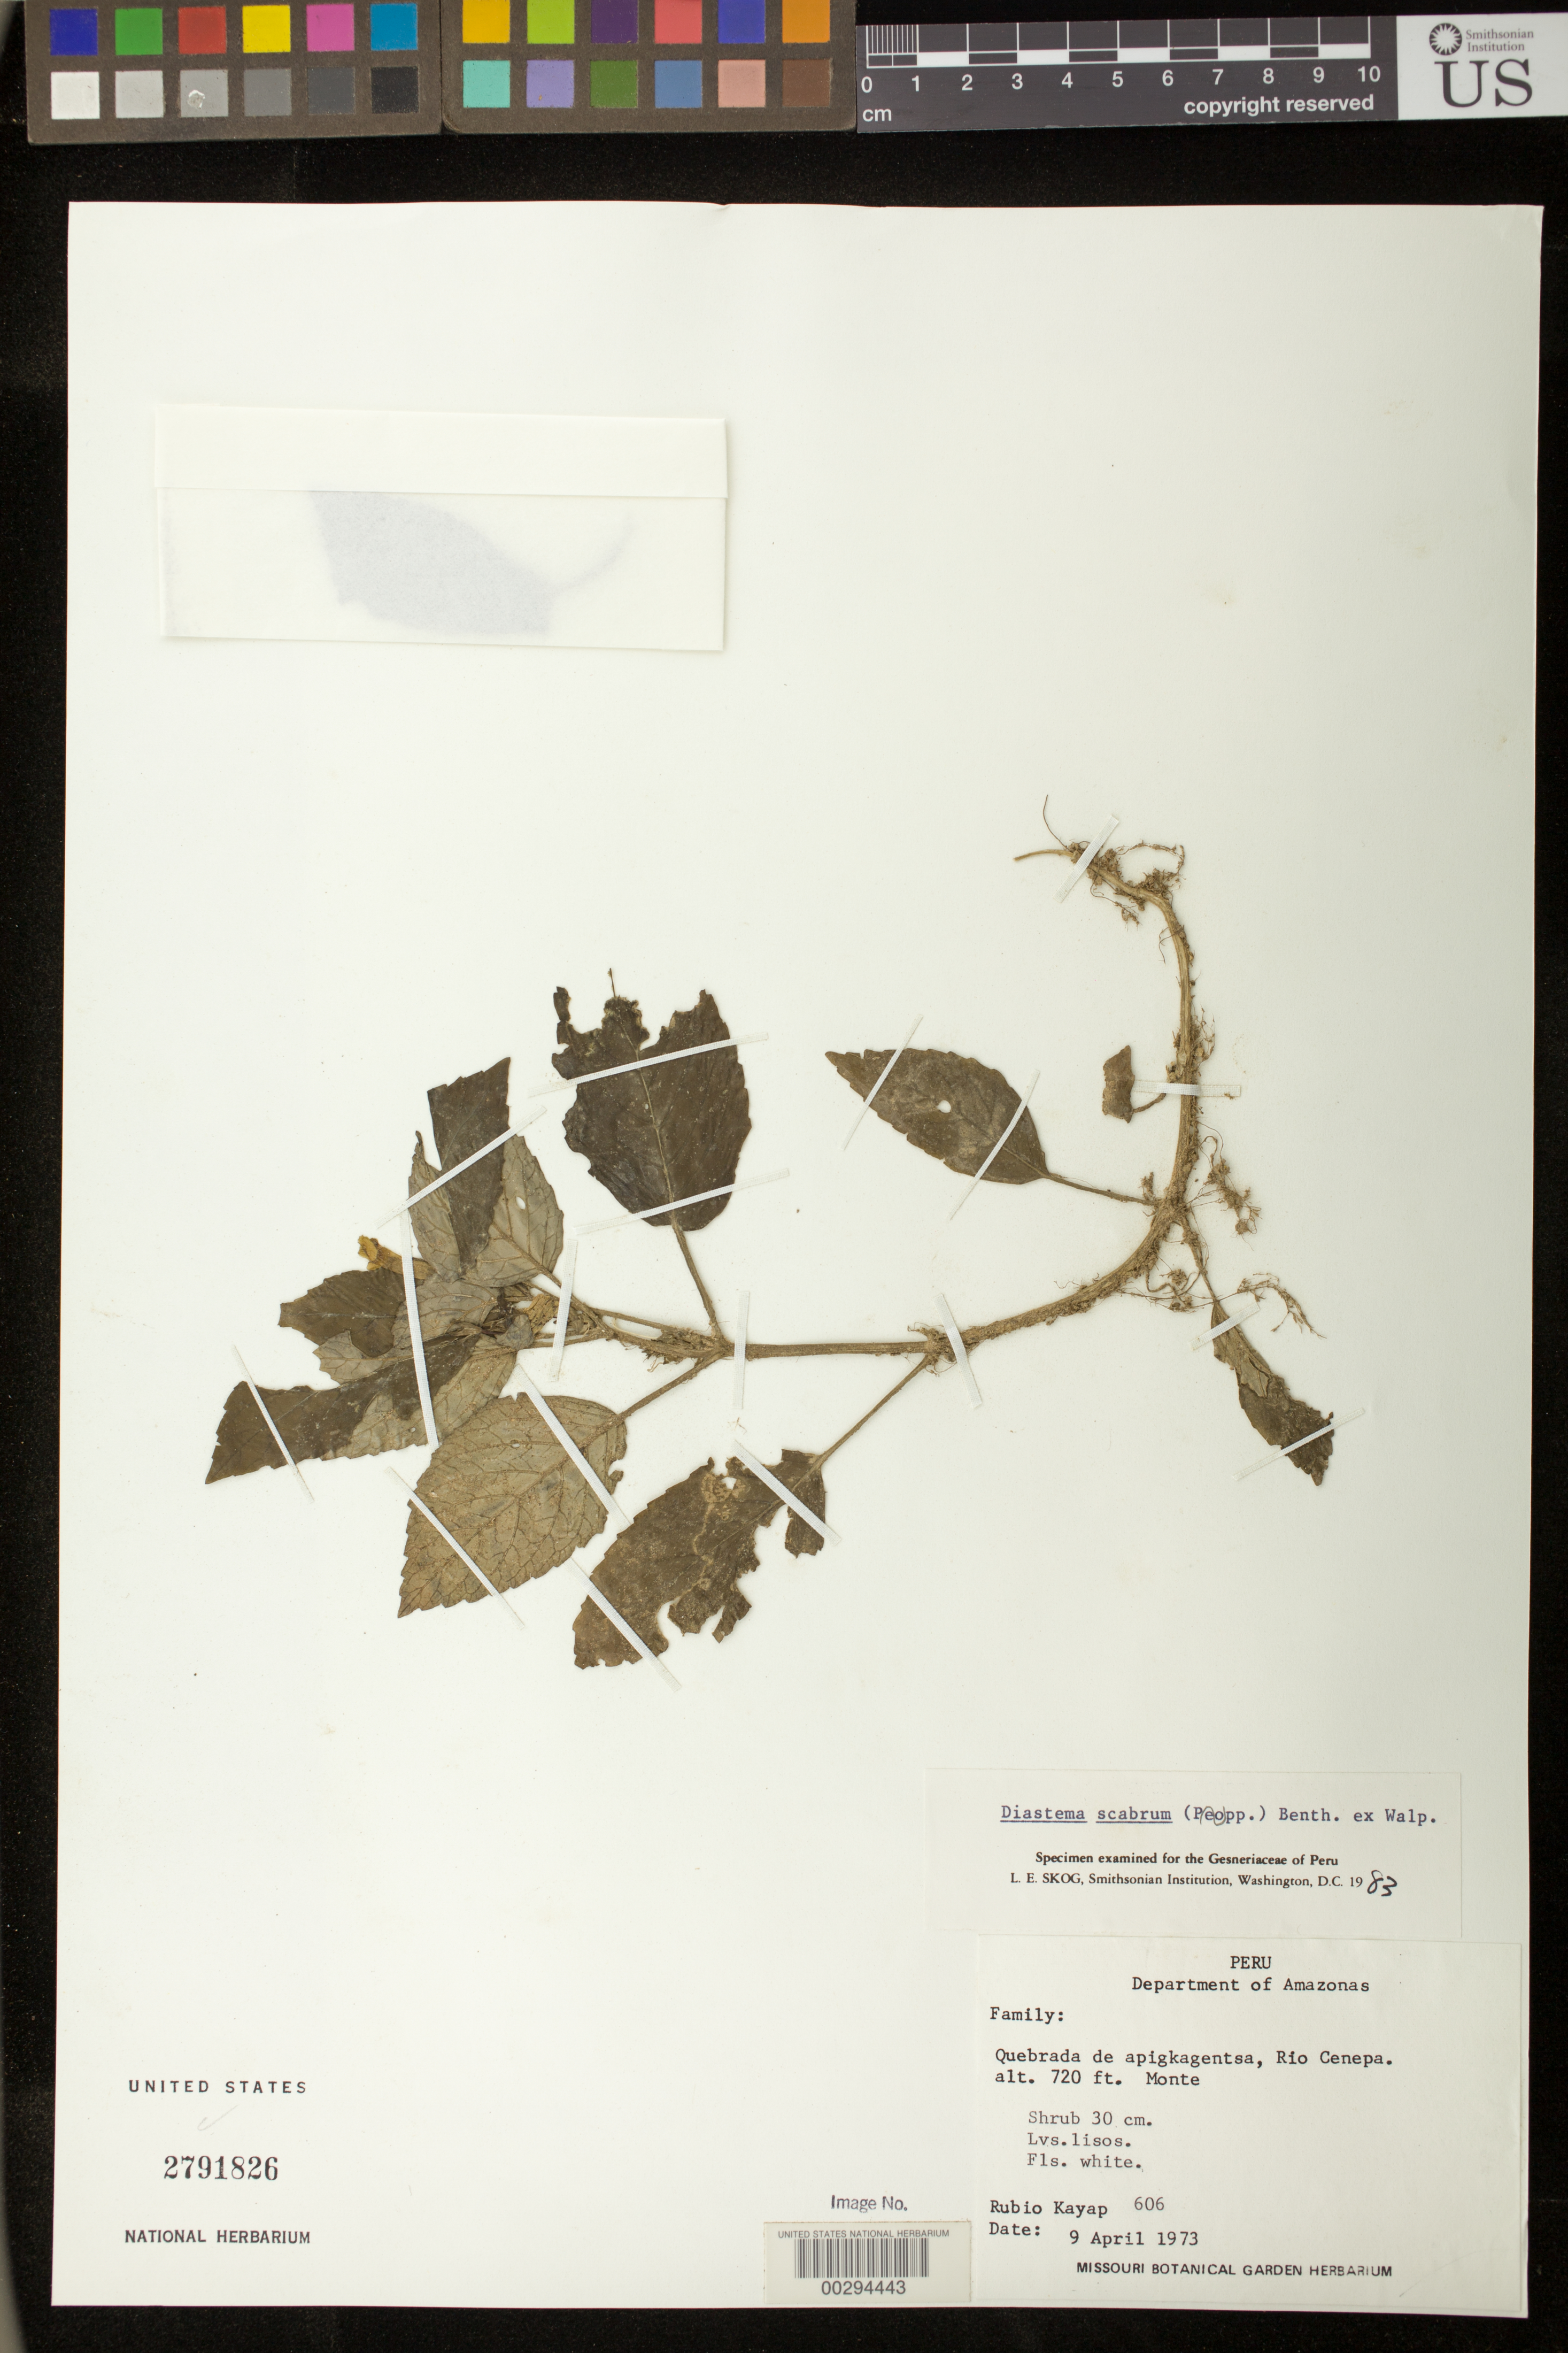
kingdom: Plantae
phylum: Tracheophyta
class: Magnoliopsida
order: Lamiales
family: Gesneriaceae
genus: Diastema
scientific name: Diastema scabrum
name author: (Poepp.) Benth. ex Walp.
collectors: R. Kayap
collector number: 606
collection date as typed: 09 Apr 1973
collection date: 1973-04-09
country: Peru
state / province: Amazonas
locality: Quebrada de Apigkagentsa, Rio Cenepa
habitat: Forest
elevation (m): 219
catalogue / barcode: US 2791826